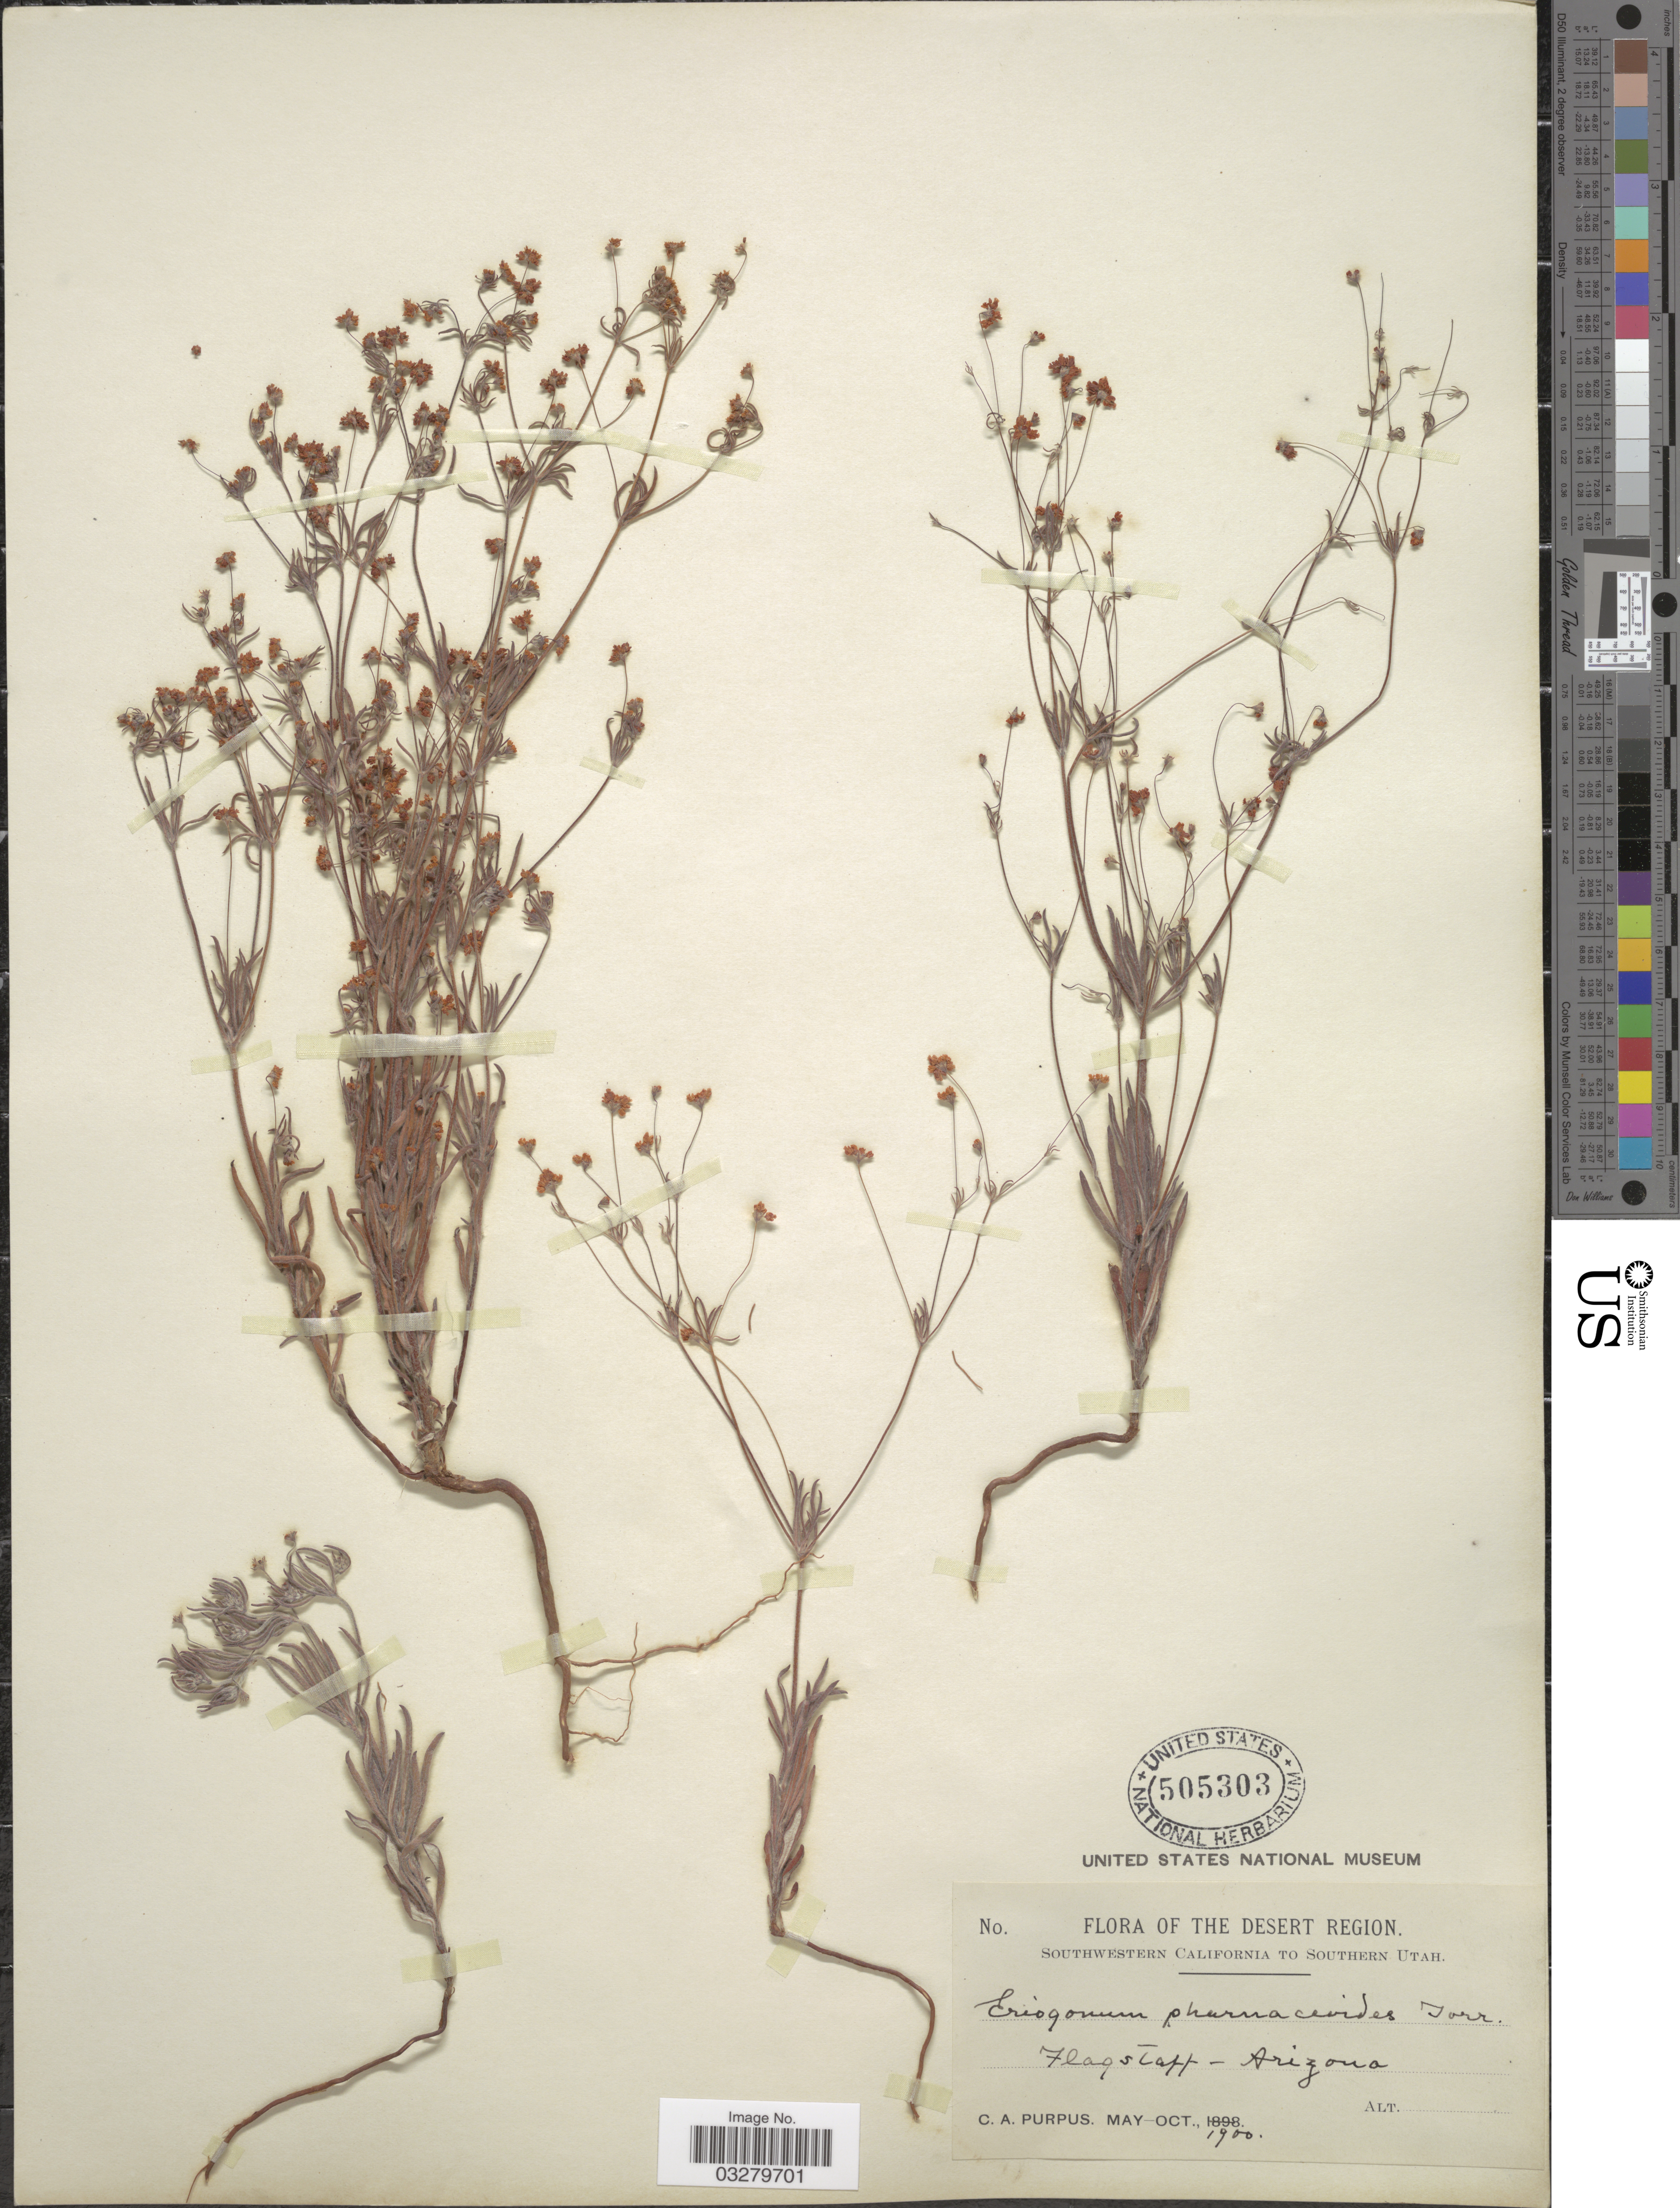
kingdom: Plantae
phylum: Tracheophyta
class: Magnoliopsida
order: Caryophyllales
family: Polygonaceae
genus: Eriogonum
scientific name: Eriogonum pharnaceoides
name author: Torr.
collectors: C. A. Purpus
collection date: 1900-05/1900-10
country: United States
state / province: Arizona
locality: The Desert Region. Flagstaff.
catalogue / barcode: US 505303